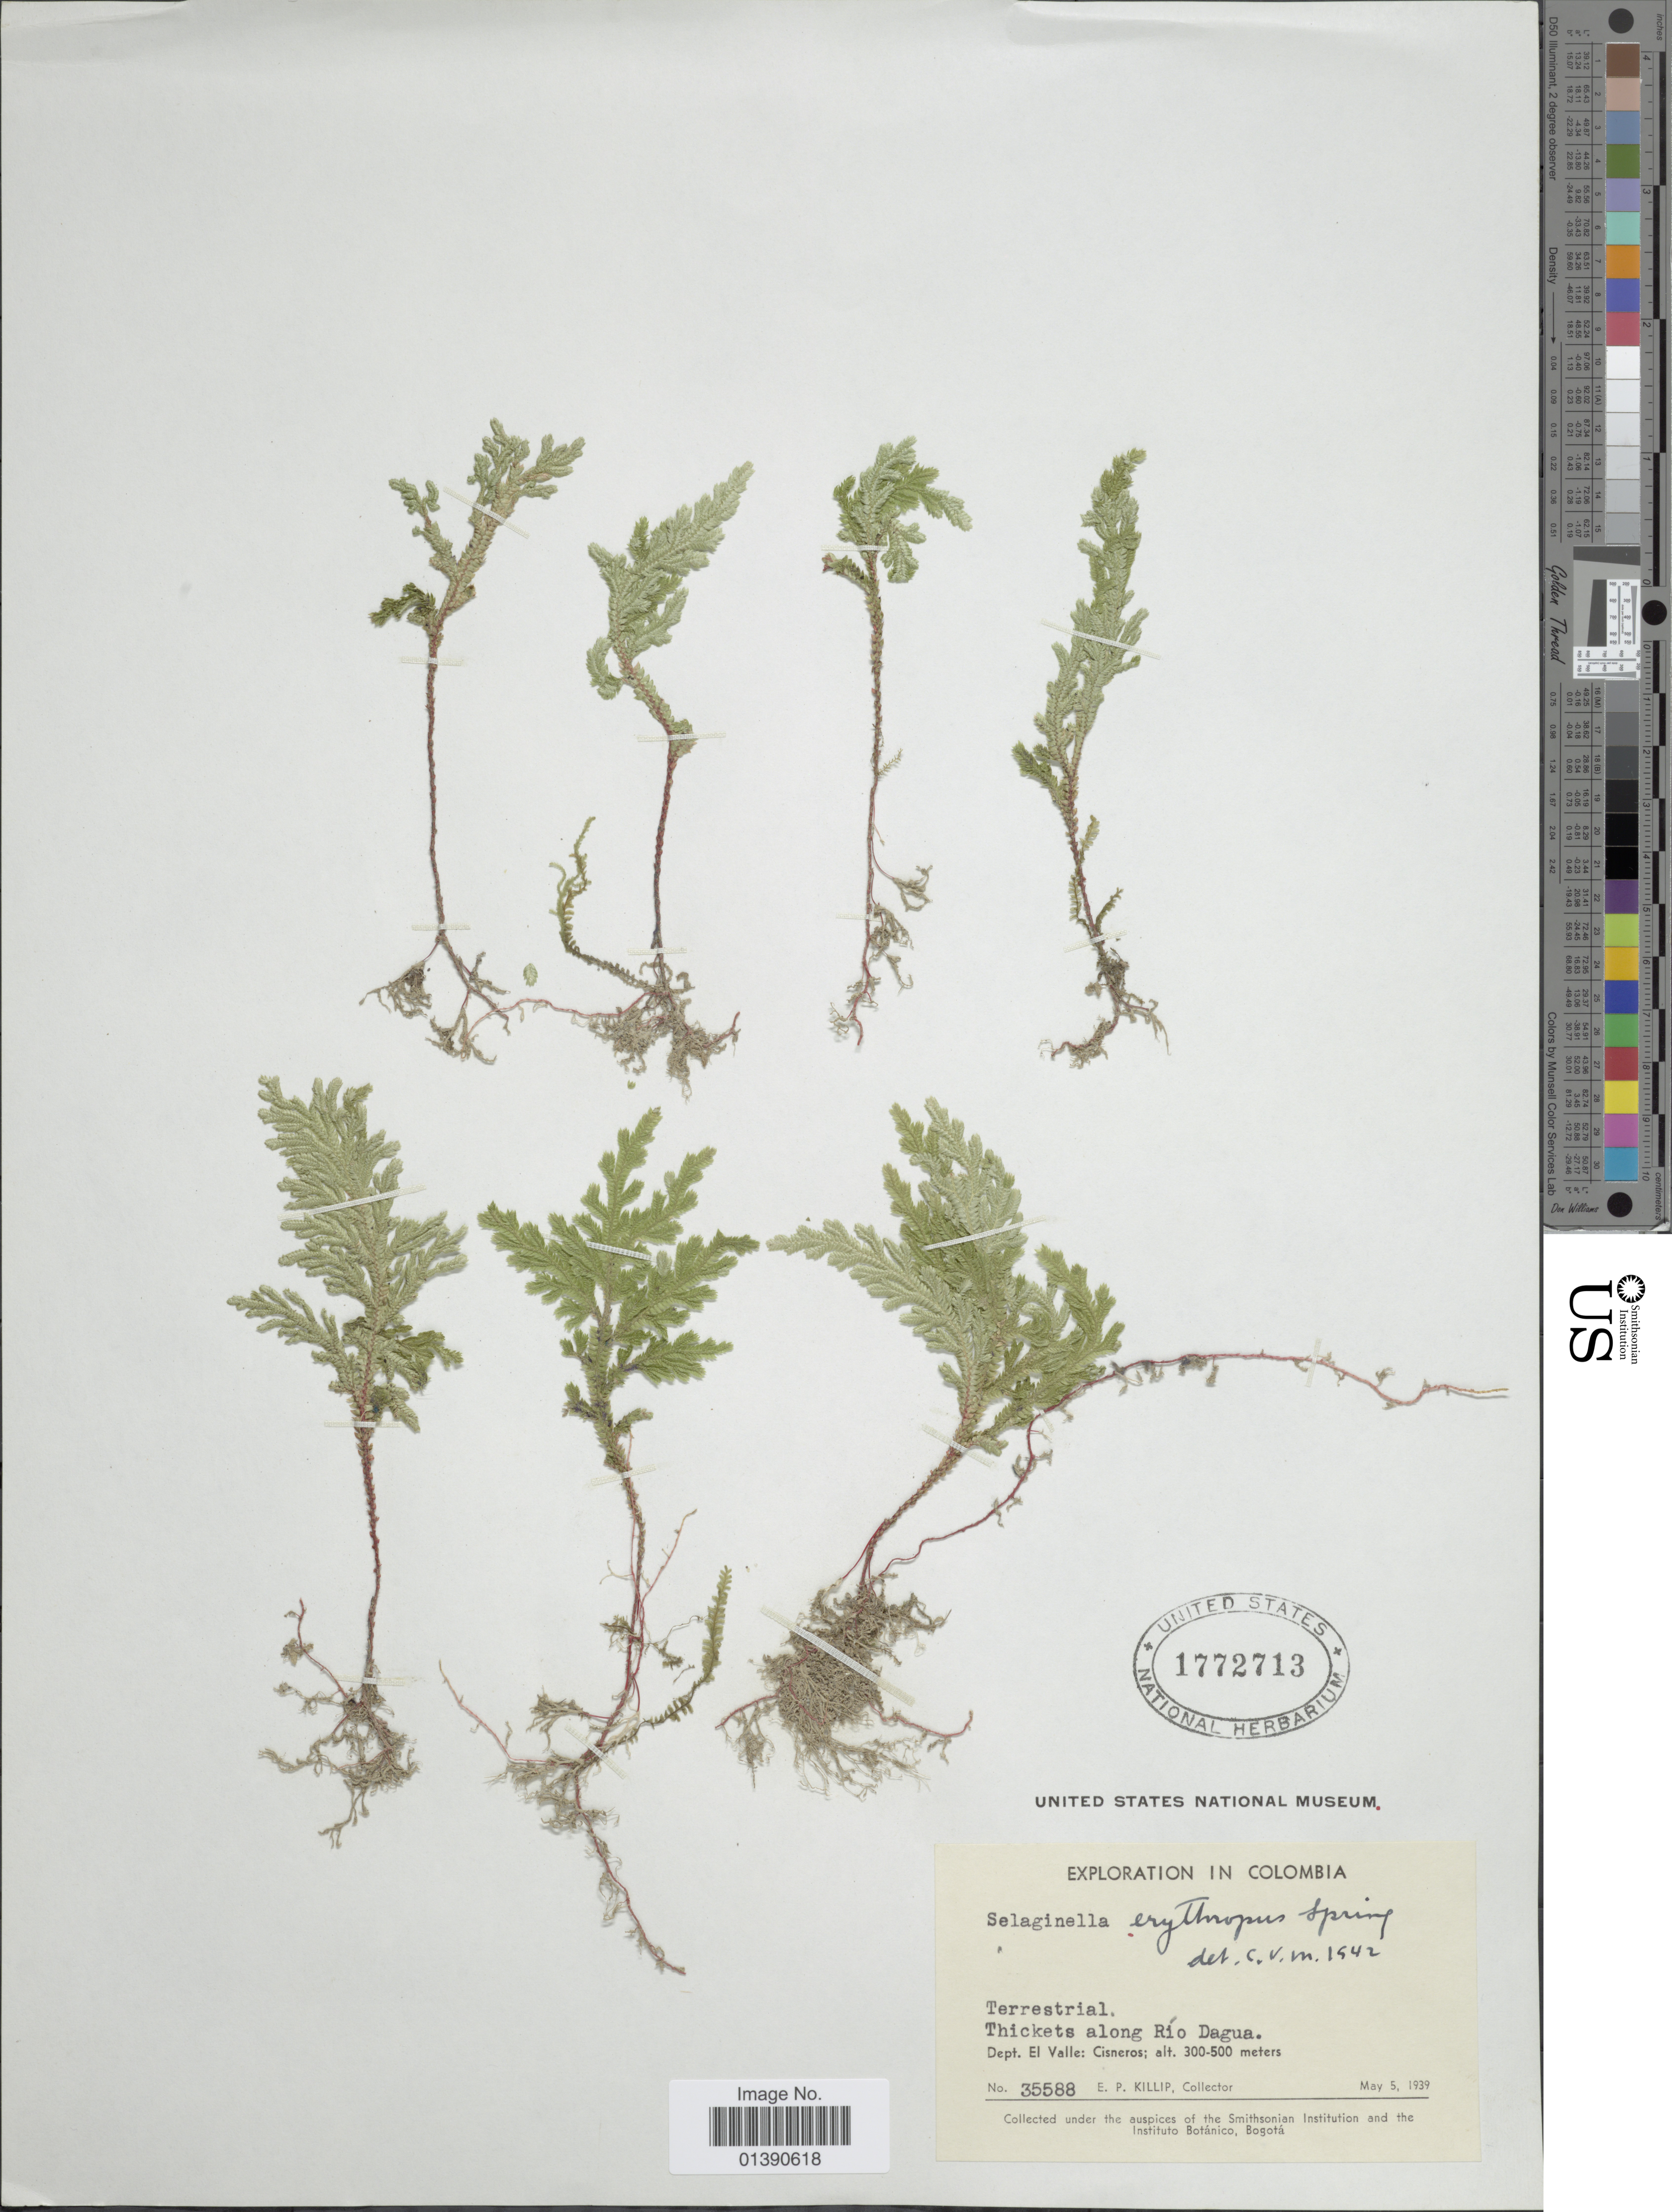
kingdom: Plantae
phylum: Tracheophyta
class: Lycopodiopsida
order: Selaginellales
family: Selaginellaceae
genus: Selaginella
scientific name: Selaginella erythropus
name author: (Mart.) Hieron.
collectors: E. P. Killip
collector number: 35588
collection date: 1939-05-05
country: Colombia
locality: Thickets along Río Dagua, Dept El Valle: Cisneros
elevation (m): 300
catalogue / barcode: US 1772713